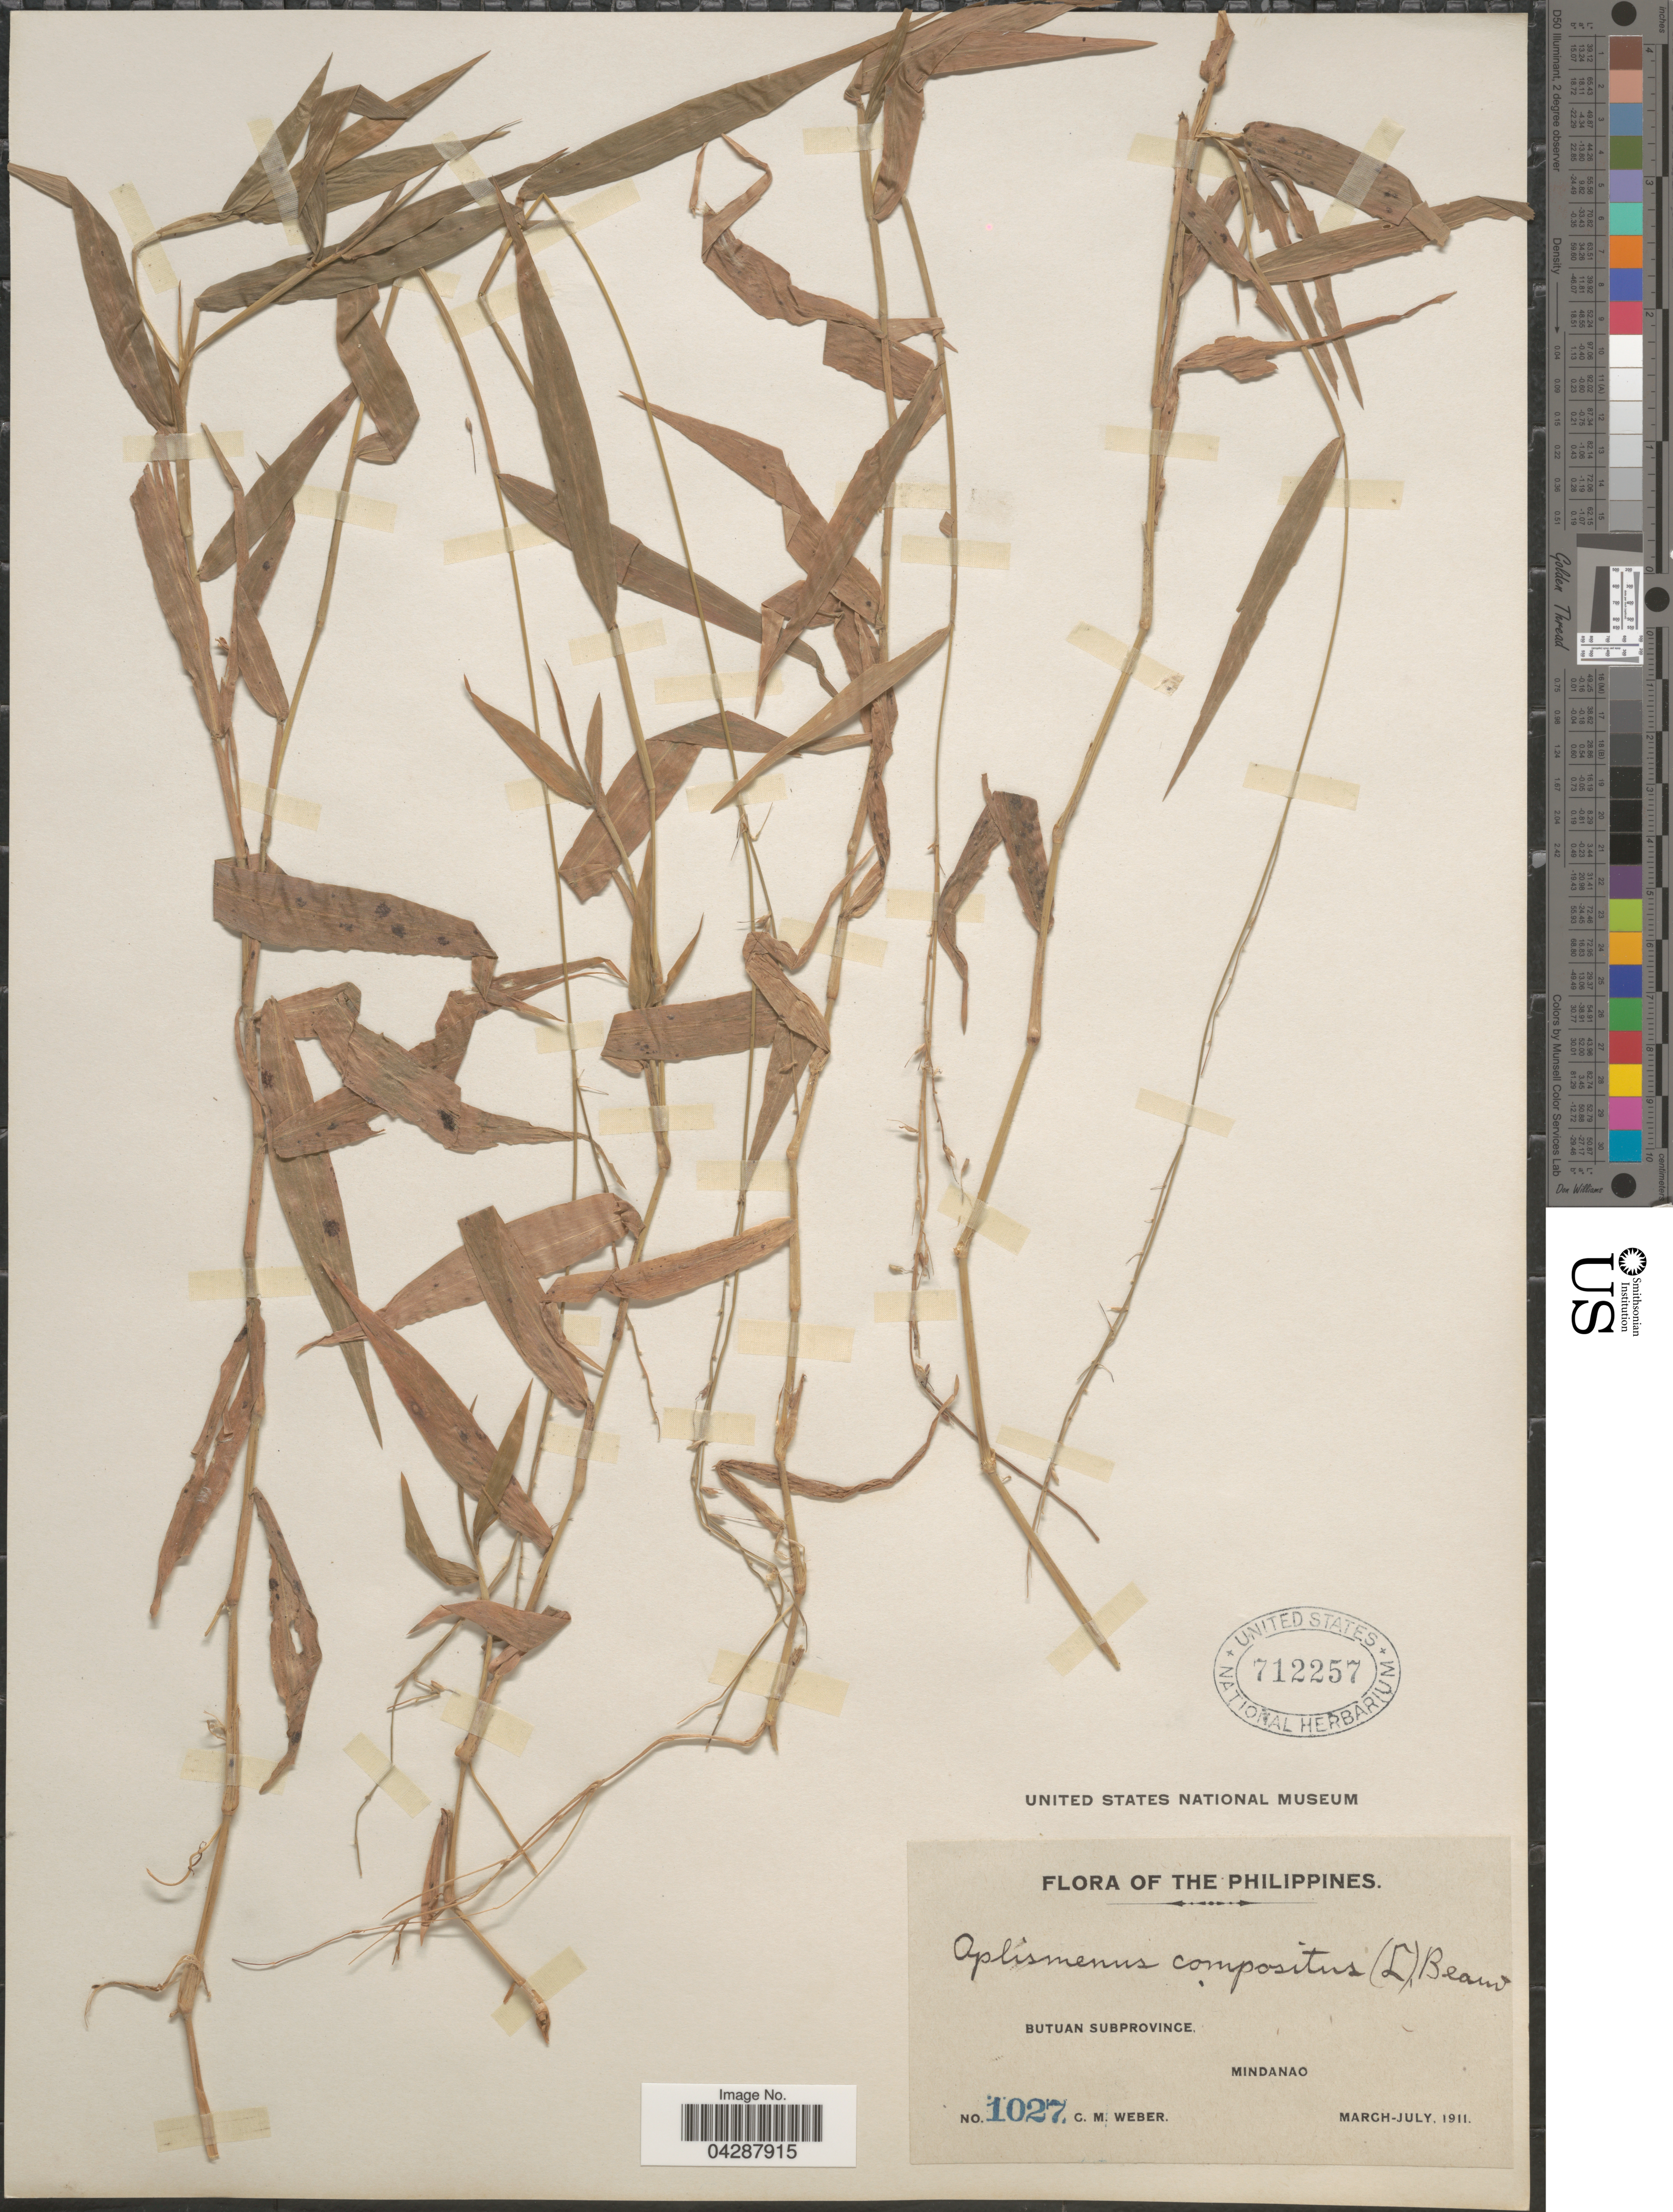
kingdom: Plantae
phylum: Tracheophyta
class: Liliopsida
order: Poales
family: Poaceae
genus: Oplismenus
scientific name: Oplismenus compositus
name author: (L.) P. Beauv.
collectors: C. M. Weber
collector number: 1027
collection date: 1911-03/1911-07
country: Philippines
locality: Butuan Subprovince. Mindanao.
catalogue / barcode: US 712257